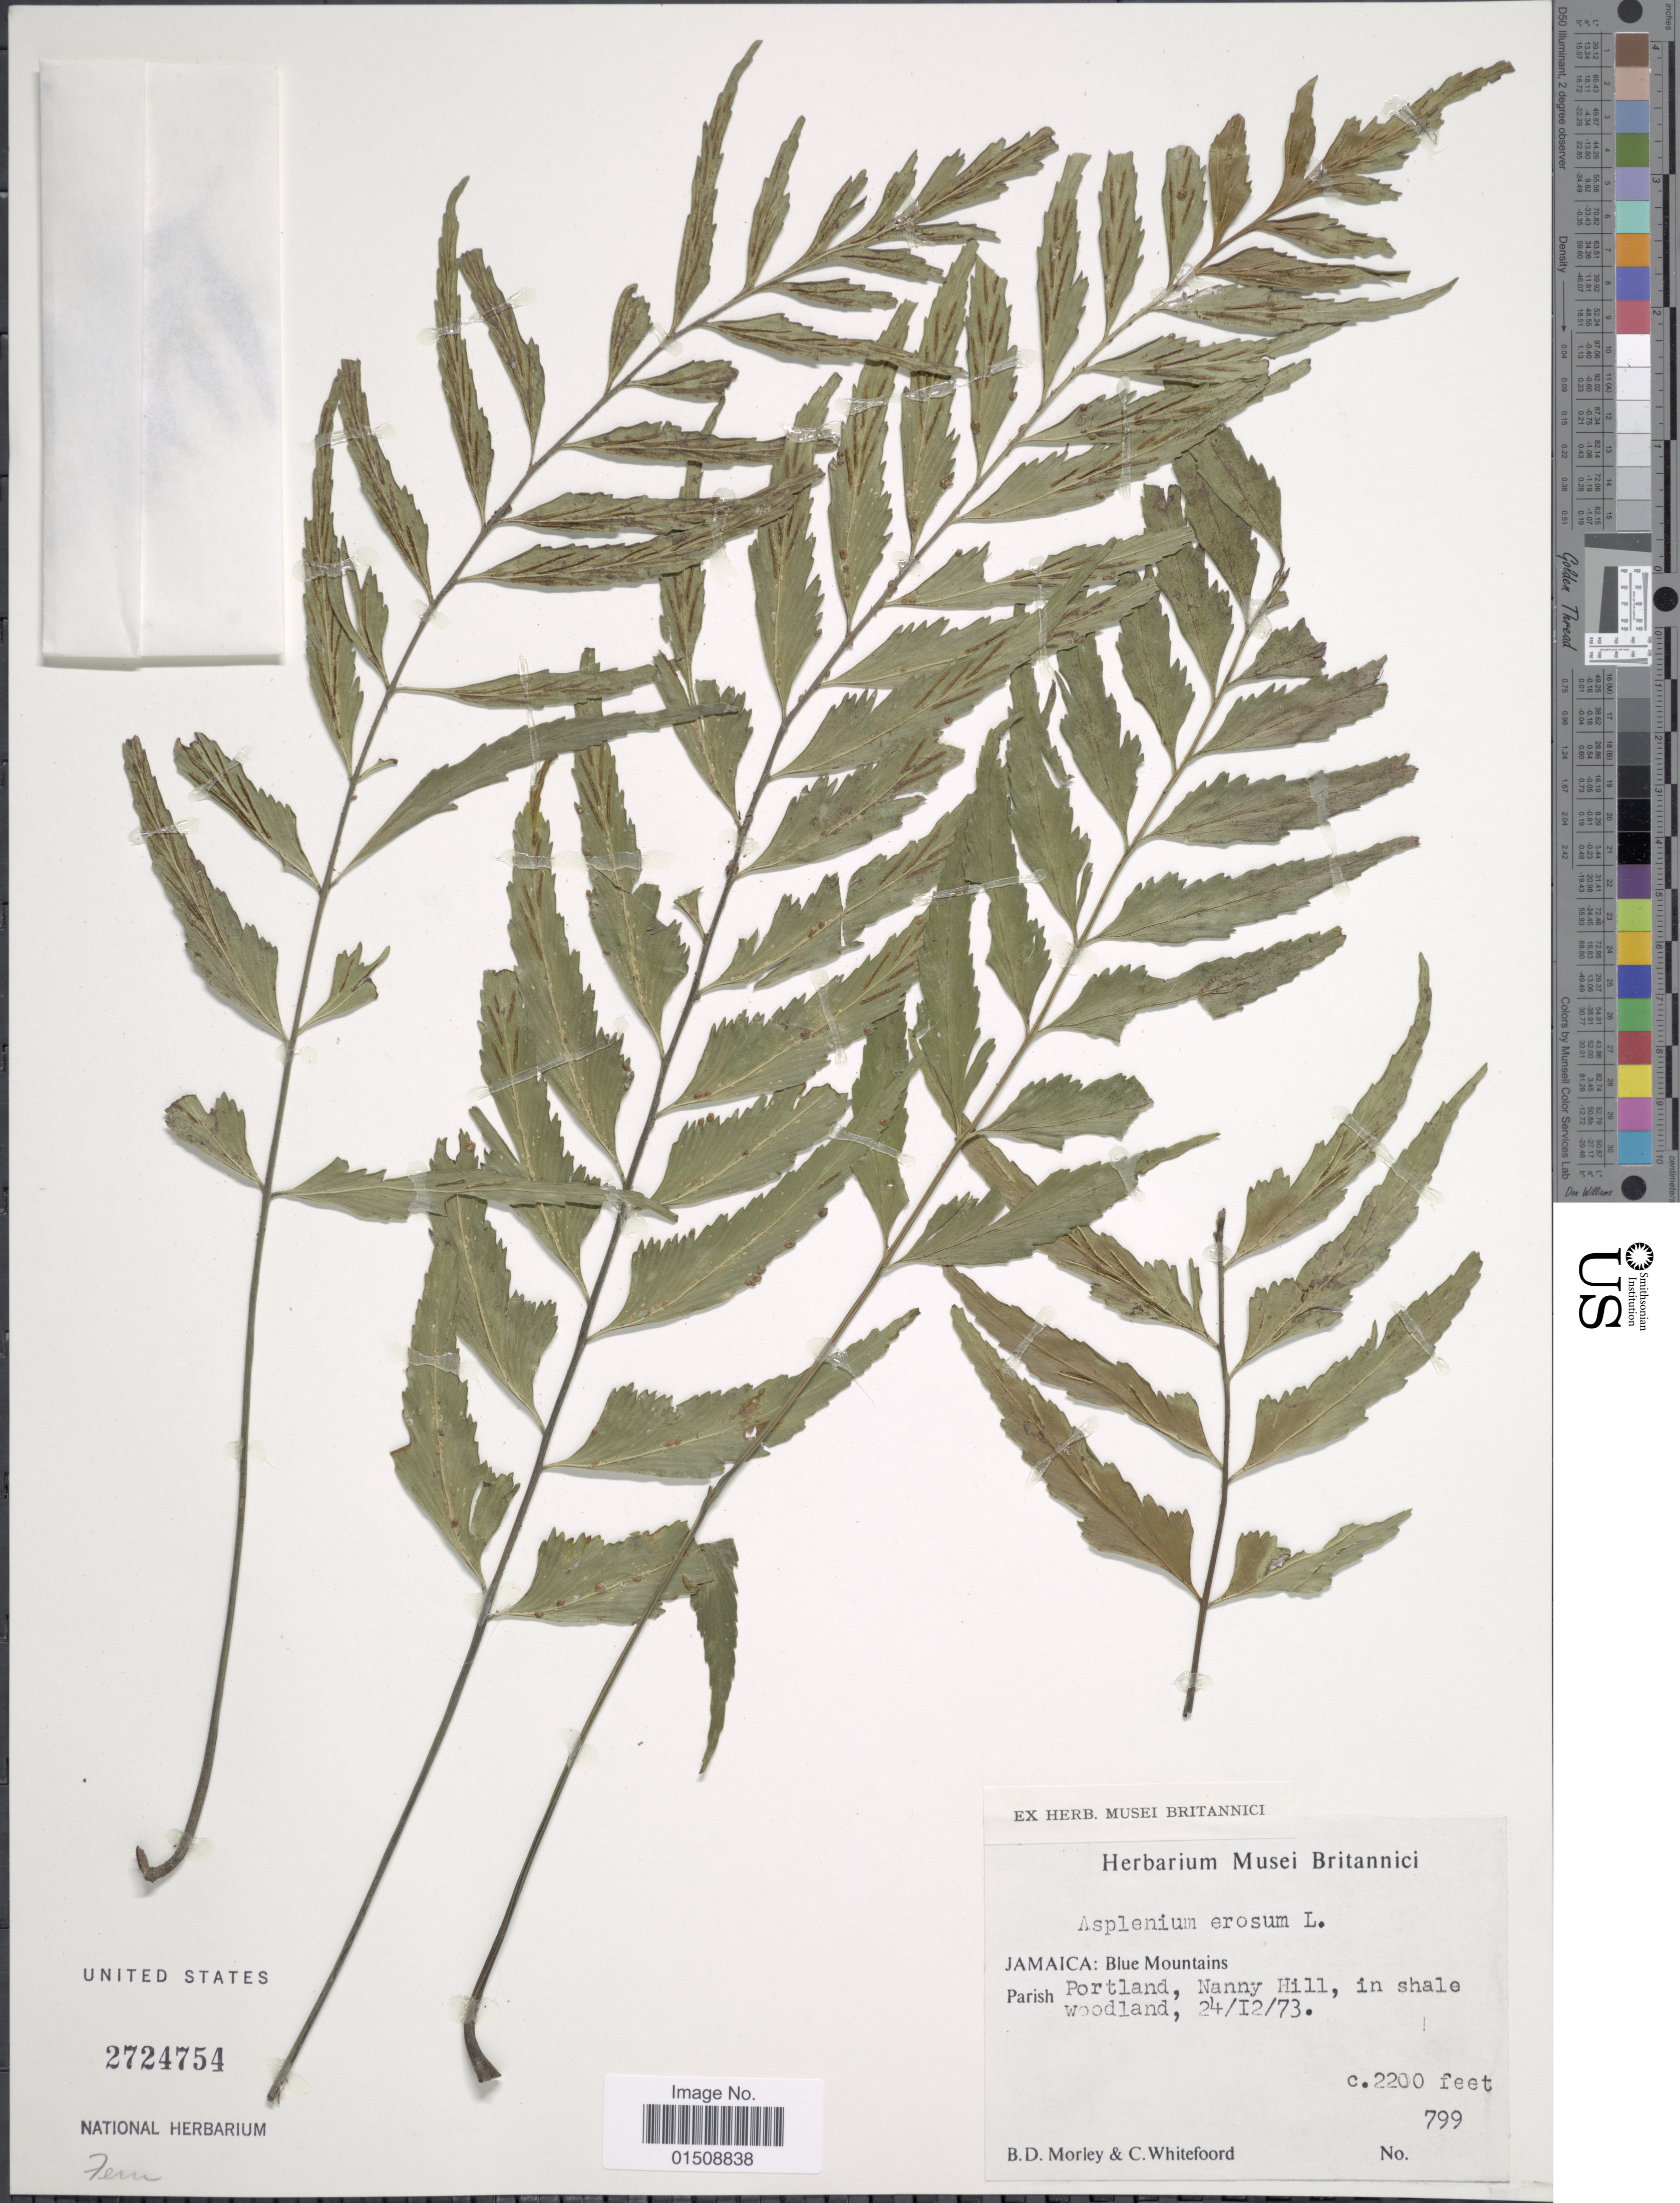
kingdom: Plantae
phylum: Tracheophyta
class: Polypodiopsida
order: Polypodiales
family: Aspleniaceae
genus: Asplenium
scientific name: Asplenium erosum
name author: L.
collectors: B. D. Morley & C. Whitefoord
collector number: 799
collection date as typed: Transcribed d/m/y: 24/12/73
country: Jamaica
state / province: Portland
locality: Bue Mountains, Parish Portland, Nanny Hill, in shale woodland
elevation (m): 671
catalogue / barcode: US 2724754